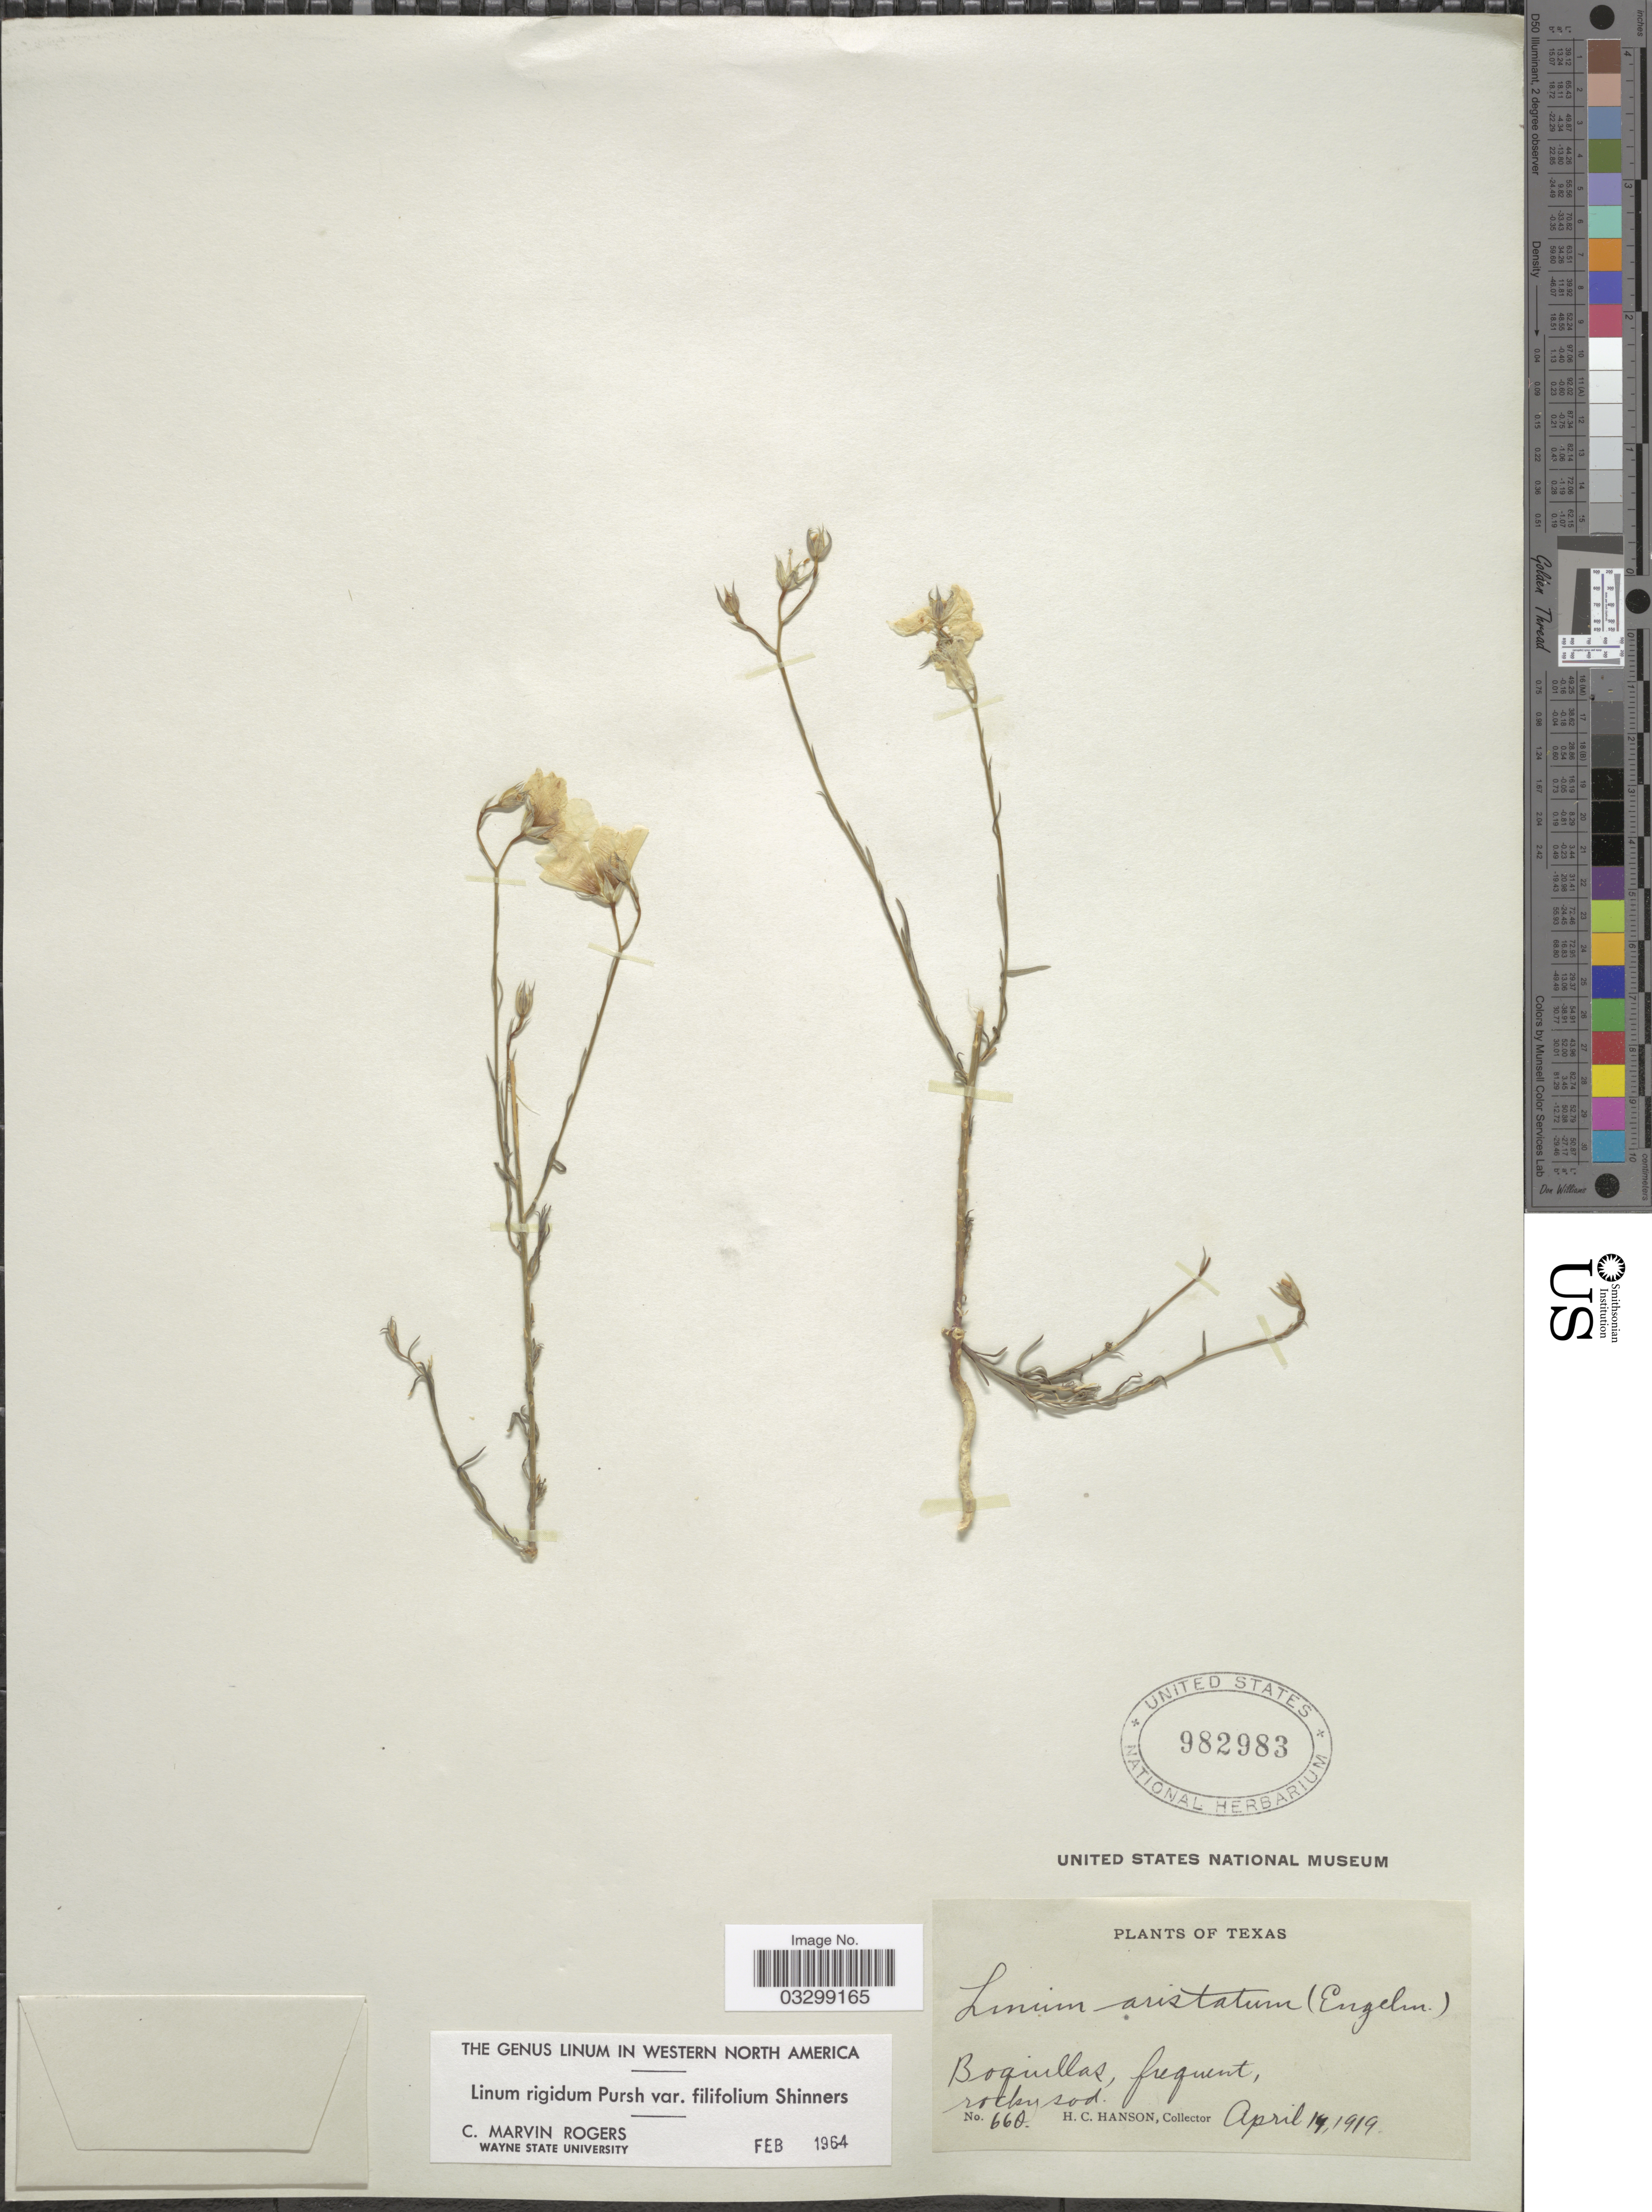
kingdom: Plantae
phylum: Tracheophyta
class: Magnoliopsida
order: Malpighiales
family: Linaceae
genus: Linum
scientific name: Linum rigidum var. filifolium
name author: Pursh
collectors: H. Hanson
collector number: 660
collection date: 1919-04-14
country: United States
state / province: Texas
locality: Boquillas.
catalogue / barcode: US 982983